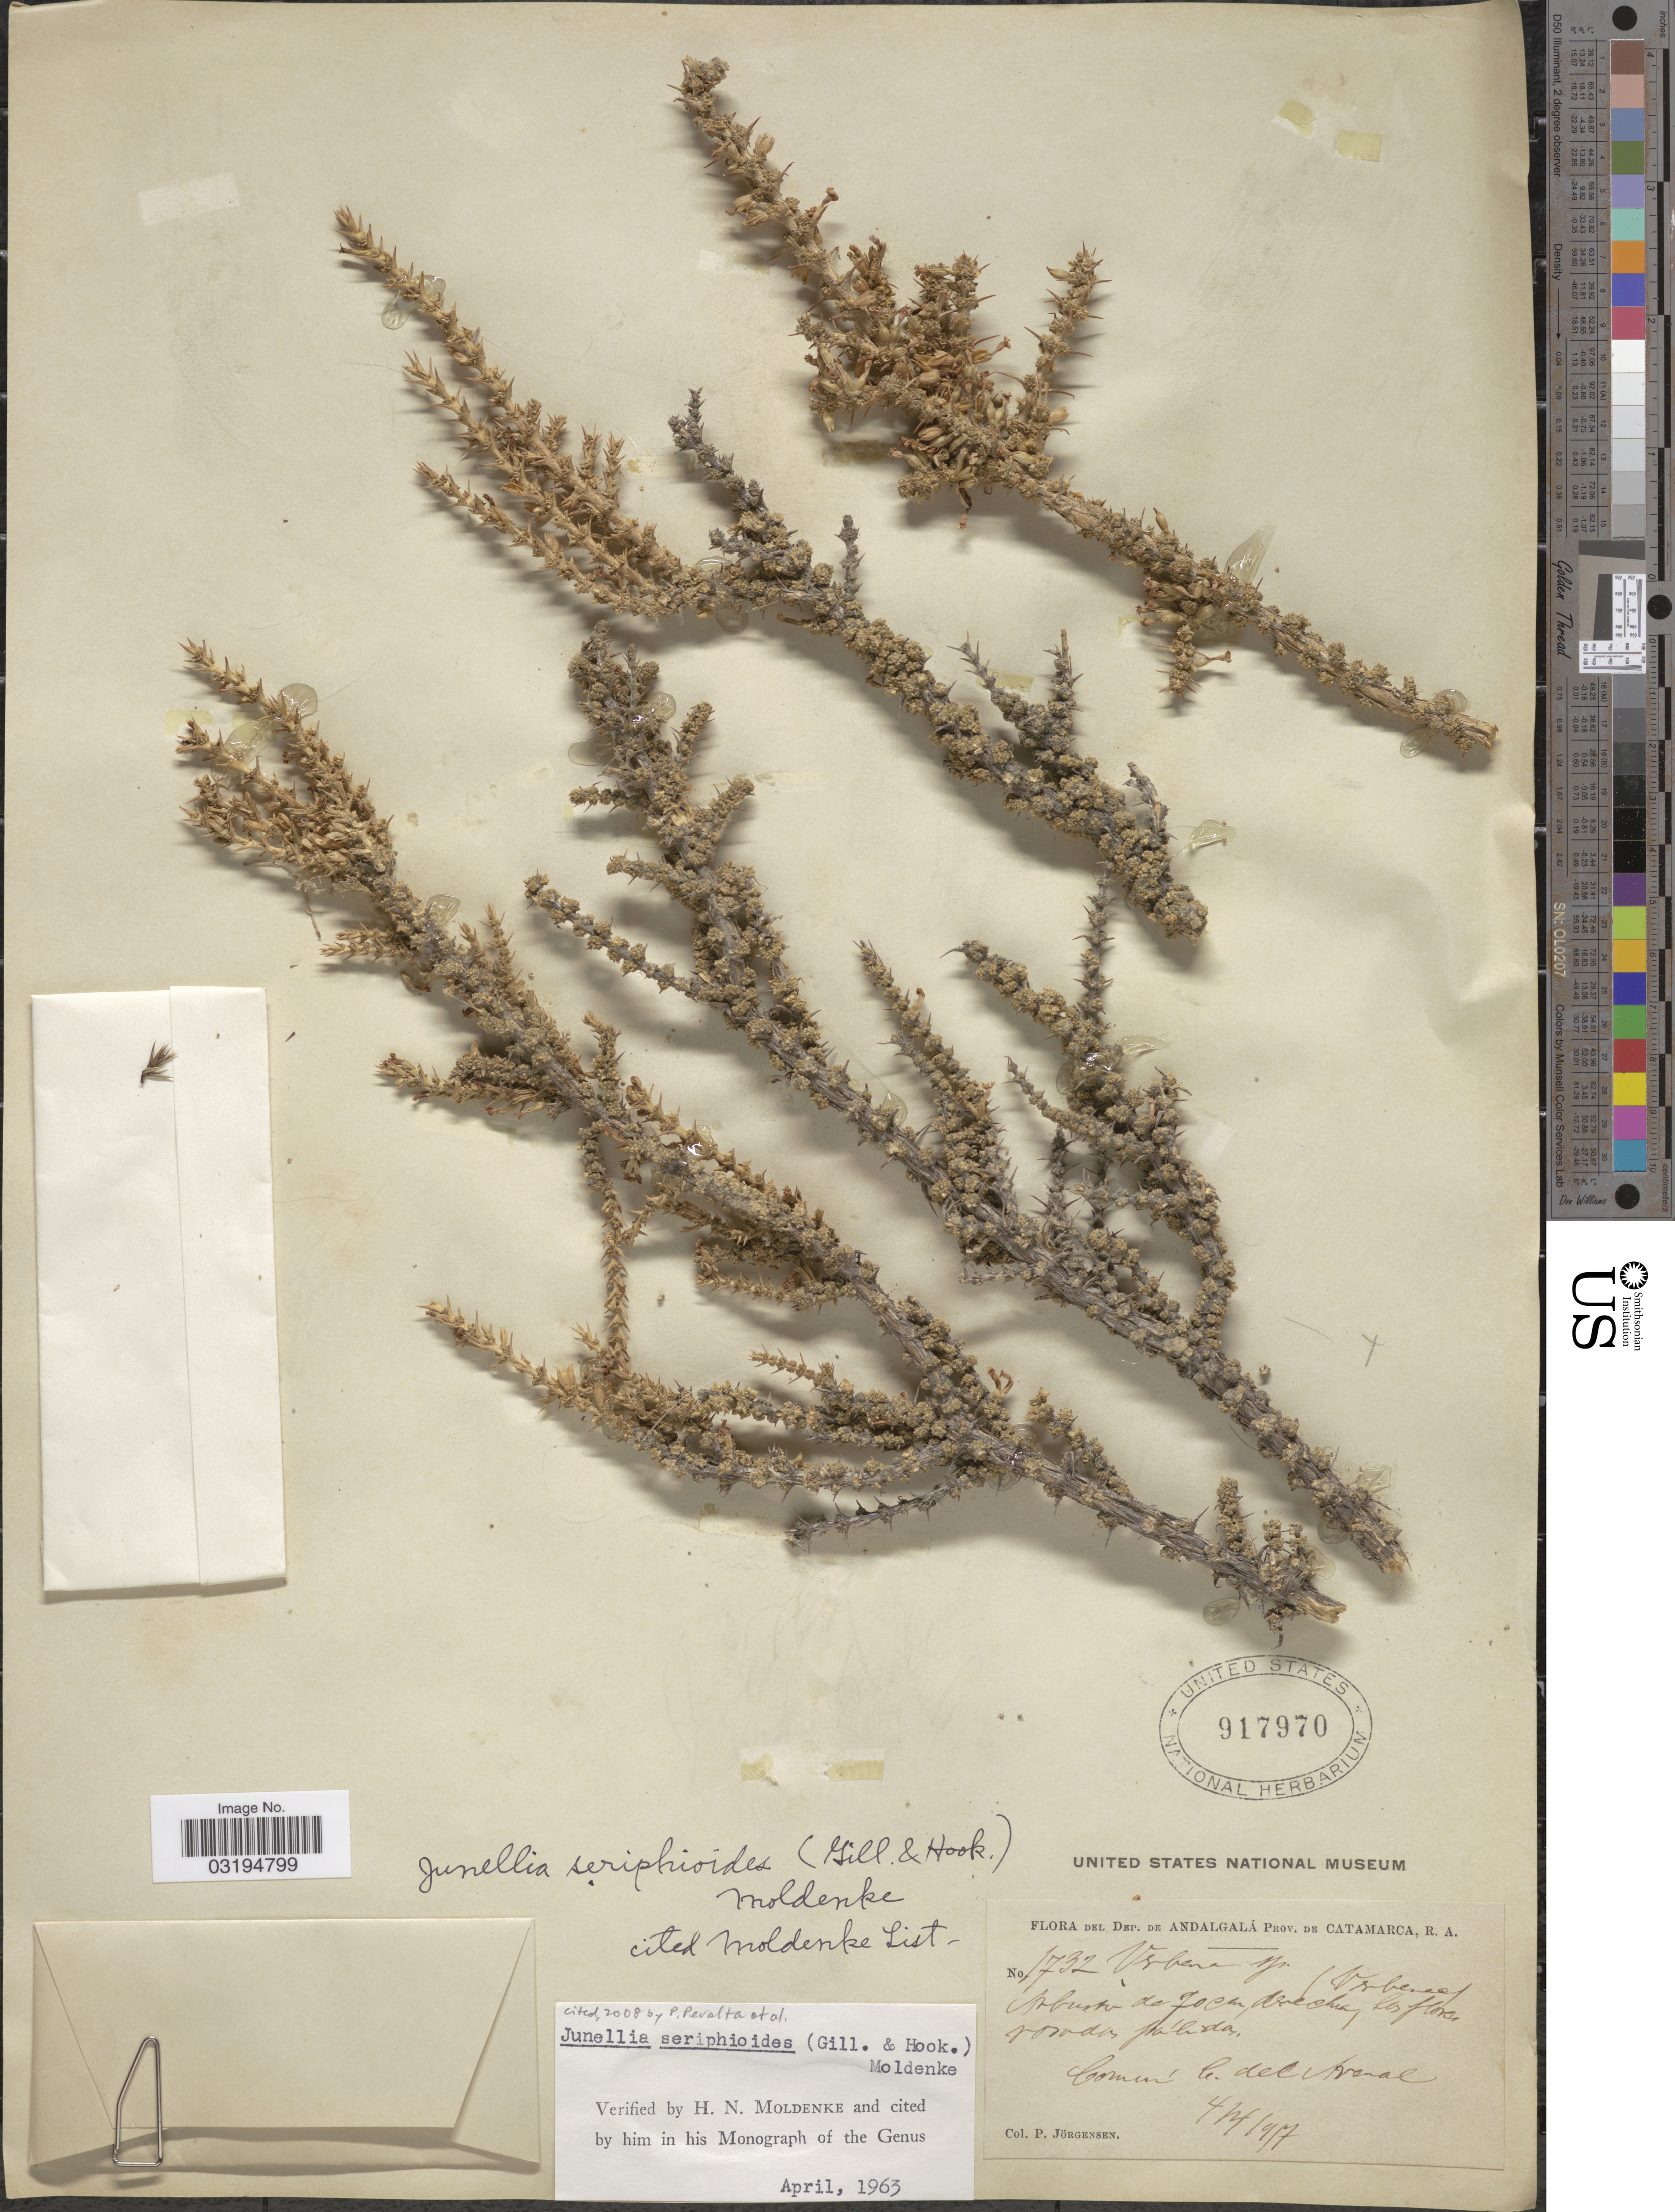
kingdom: Plantae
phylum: Tracheophyta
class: Magnoliopsida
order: Lamiales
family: Verbenaceae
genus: Junellia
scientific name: Junellia seriphioides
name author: (Gillies & Hook.) Moldenke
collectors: P. Jörgensen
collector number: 1732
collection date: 1917-04-04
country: Argentina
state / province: Catamarca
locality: Dep. de Andalgalá. Común C. del Arenal.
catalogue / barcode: US 917970